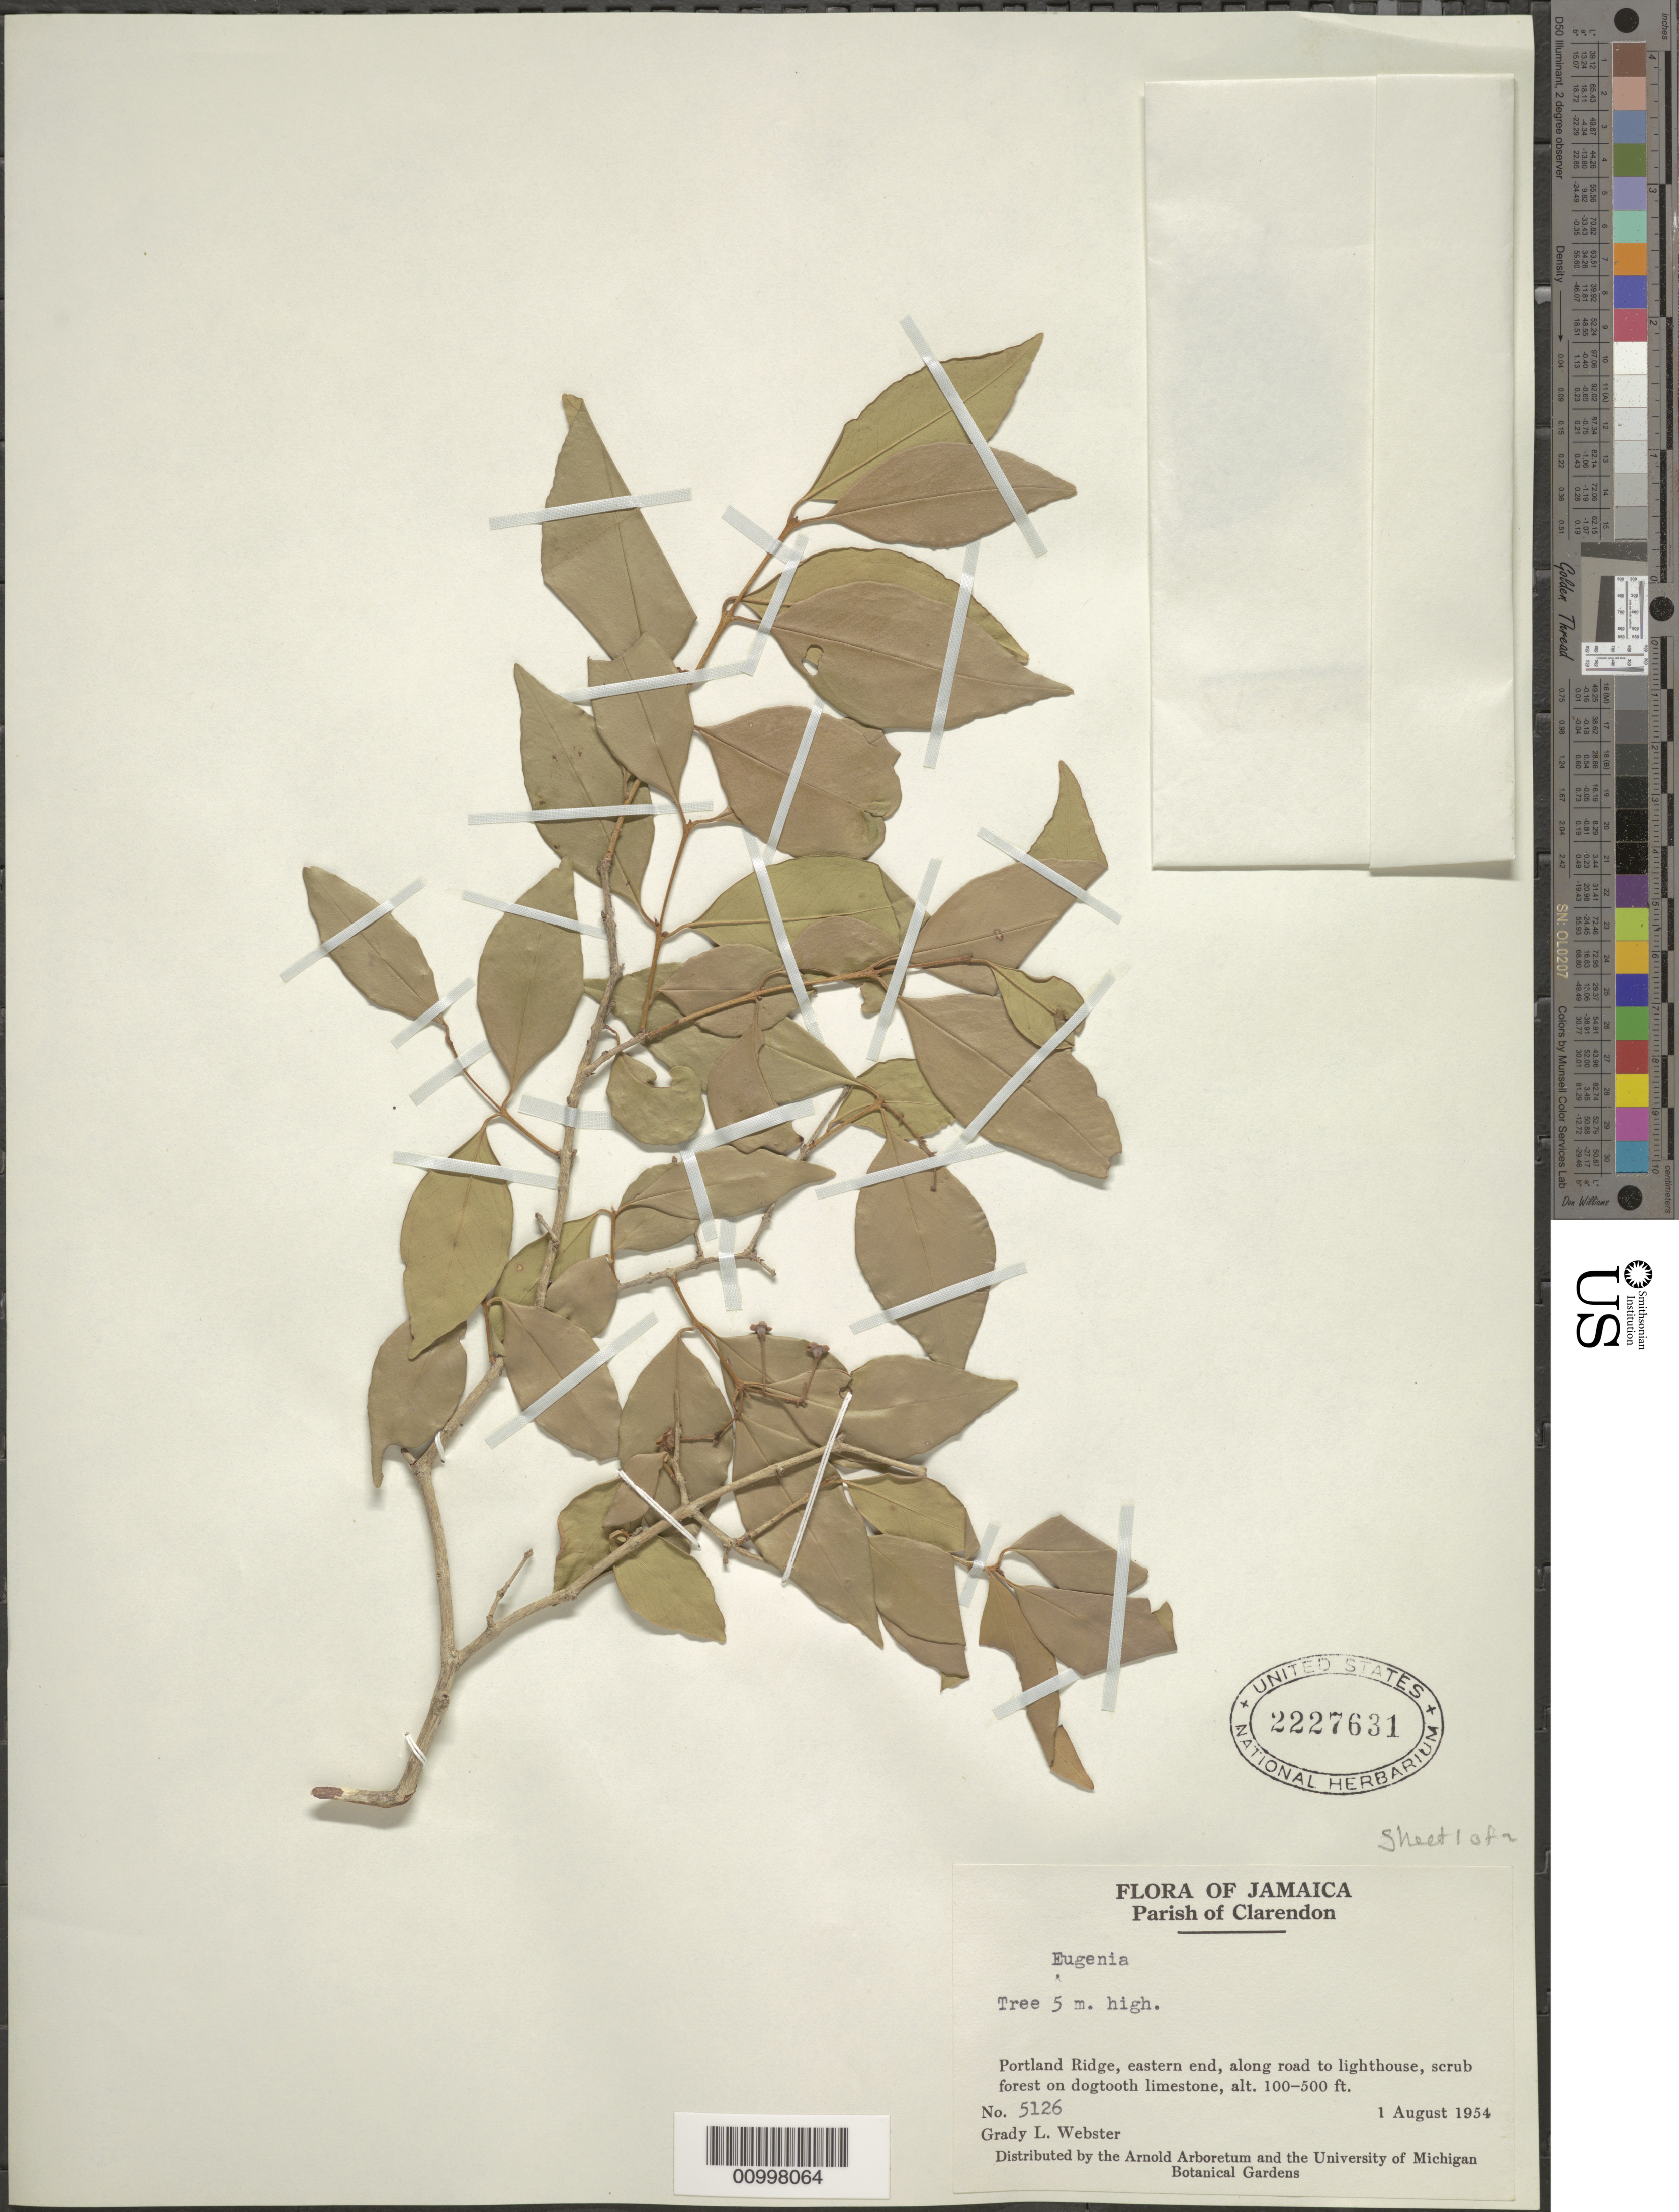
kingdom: Plantae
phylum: Tracheophyta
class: Magnoliopsida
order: Myrtales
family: Myrtaceae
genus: Eugenia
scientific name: Eugenia sp.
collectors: G. L. Webster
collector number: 5126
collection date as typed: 01 Aug 1954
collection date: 1954-08-01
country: Jamaica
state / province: Clarendon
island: Jamaica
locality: Portland Ridge, eastern end, along road to lighthouse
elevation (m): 30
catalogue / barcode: US 2227631